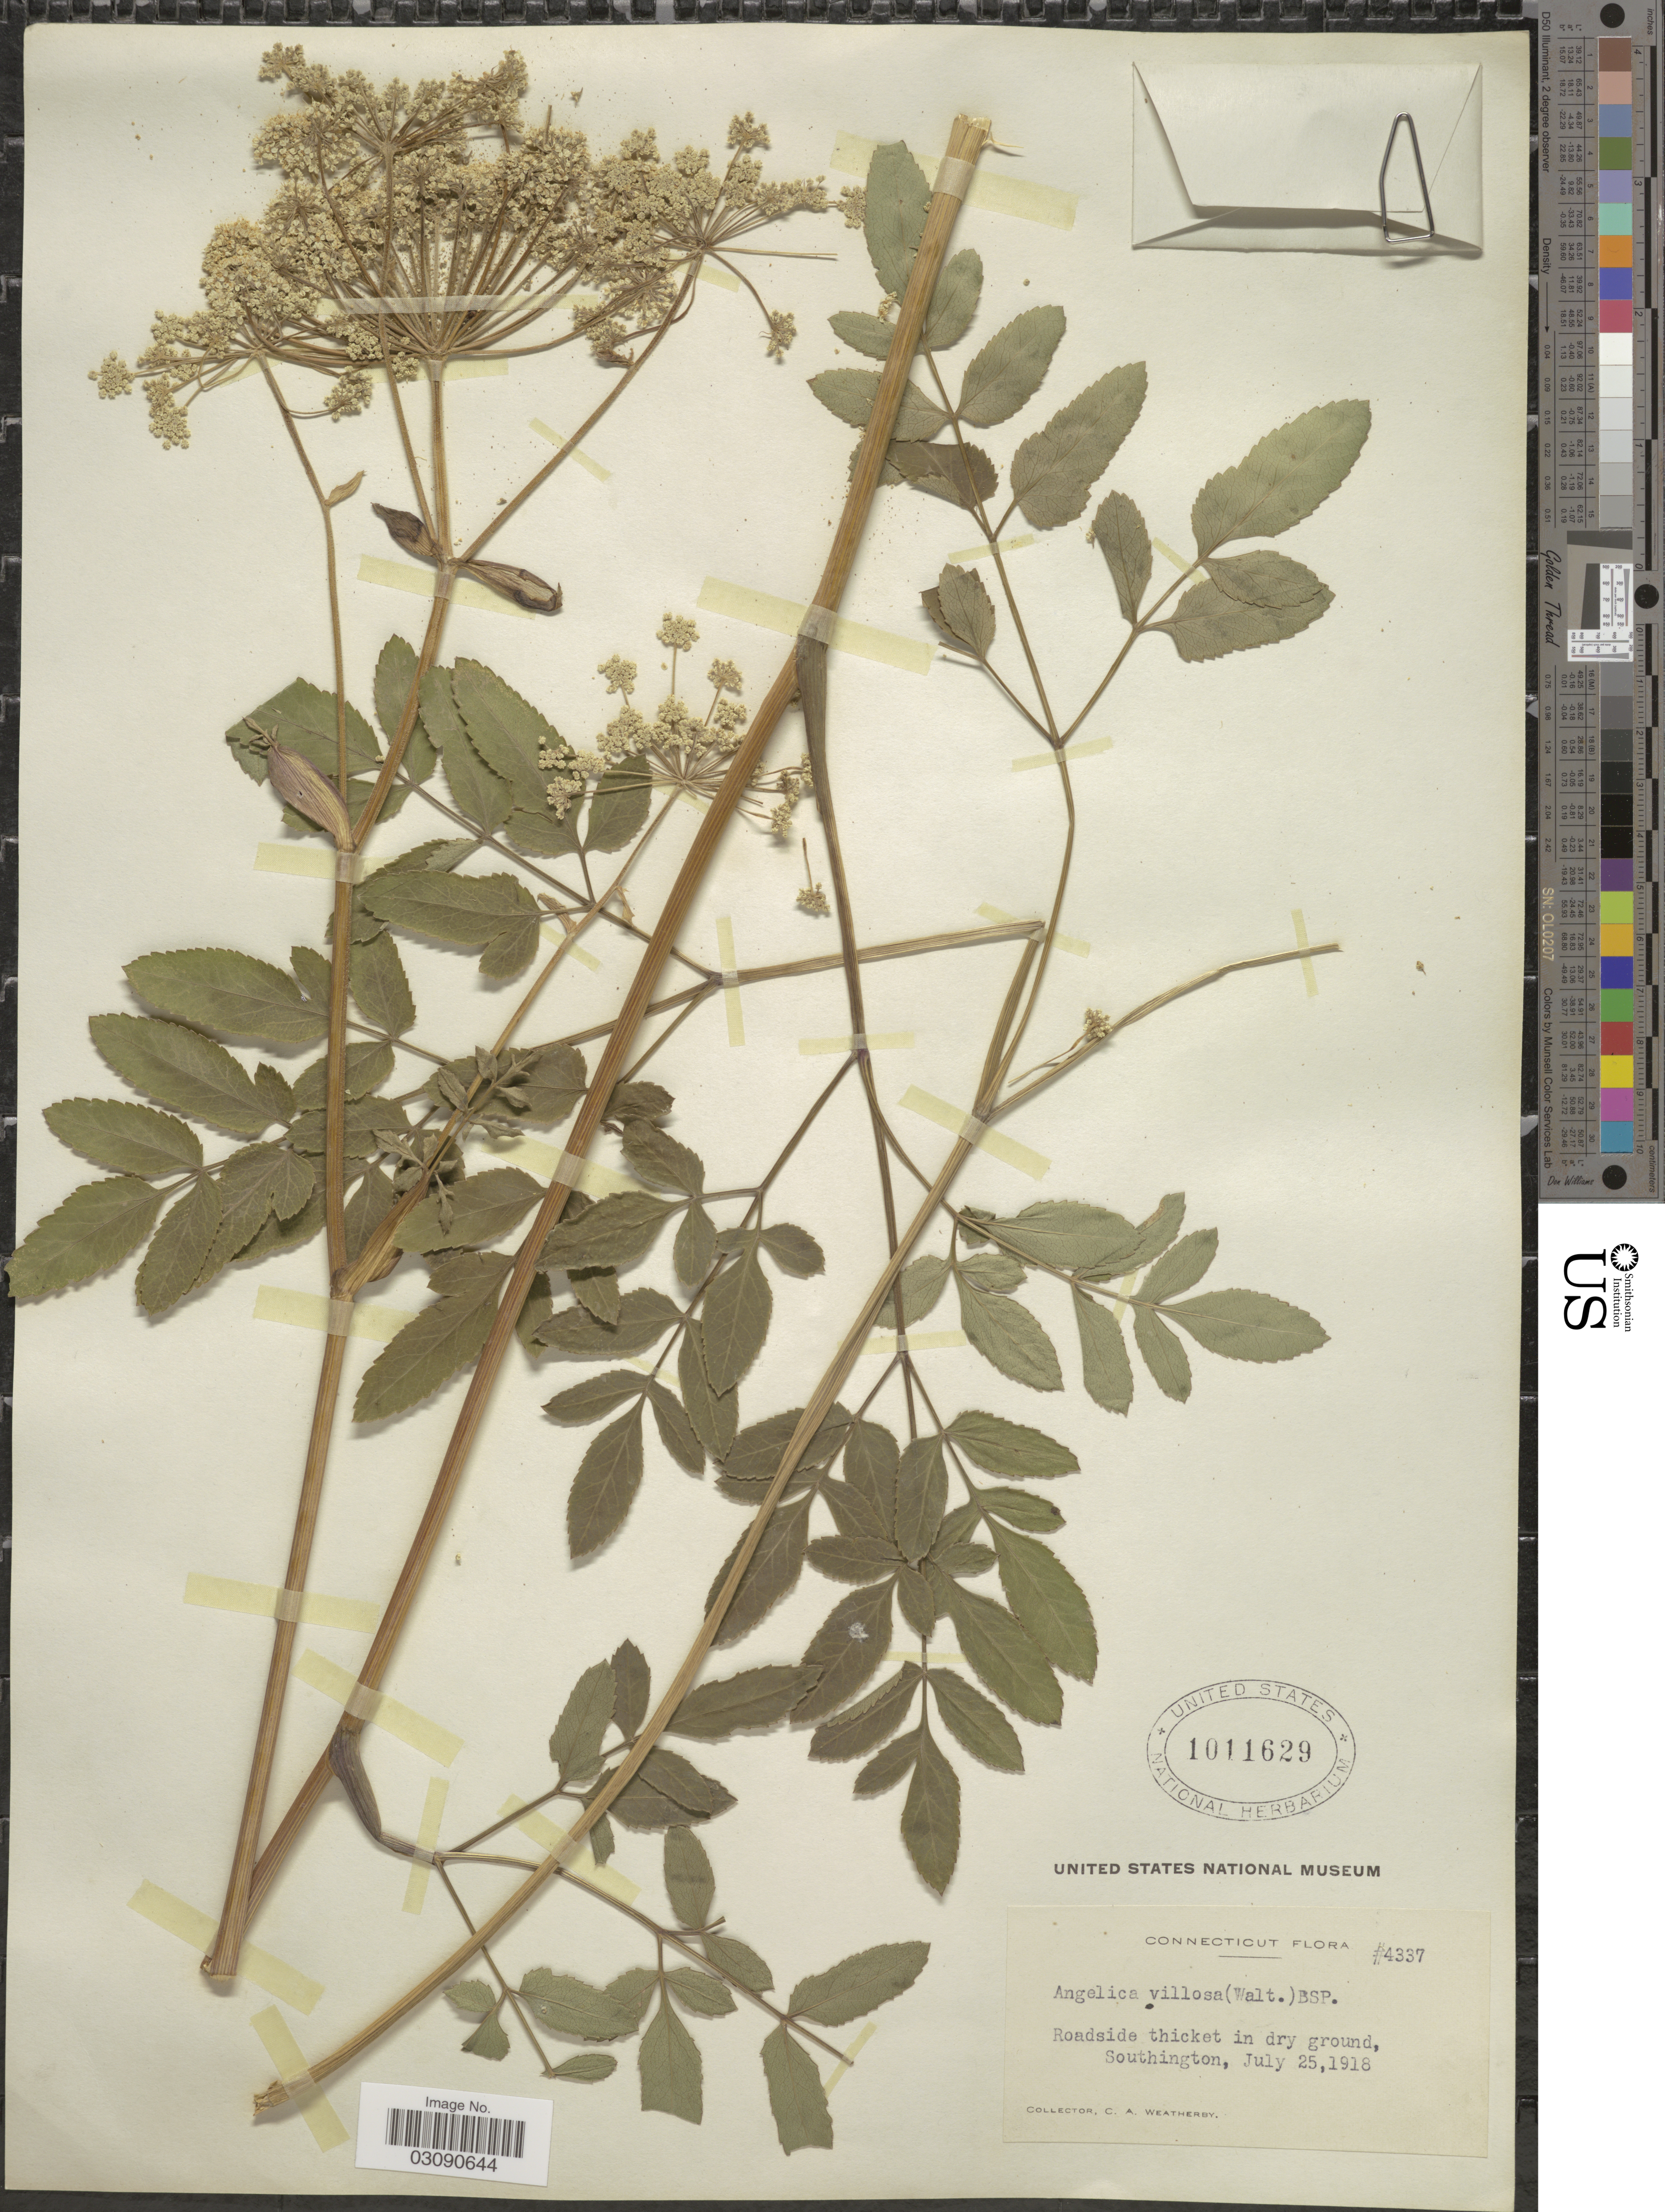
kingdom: Plantae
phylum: Tracheophyta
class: Magnoliopsida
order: Apiales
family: Apiaceae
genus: Angelica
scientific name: Angelica venenosa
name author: (Greenway) Fernald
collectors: C. A. Weatherby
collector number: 4337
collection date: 1918-07-25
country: United States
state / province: Connecticut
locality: Roadside thicket in dry ground, Southington.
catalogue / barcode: US 1011629